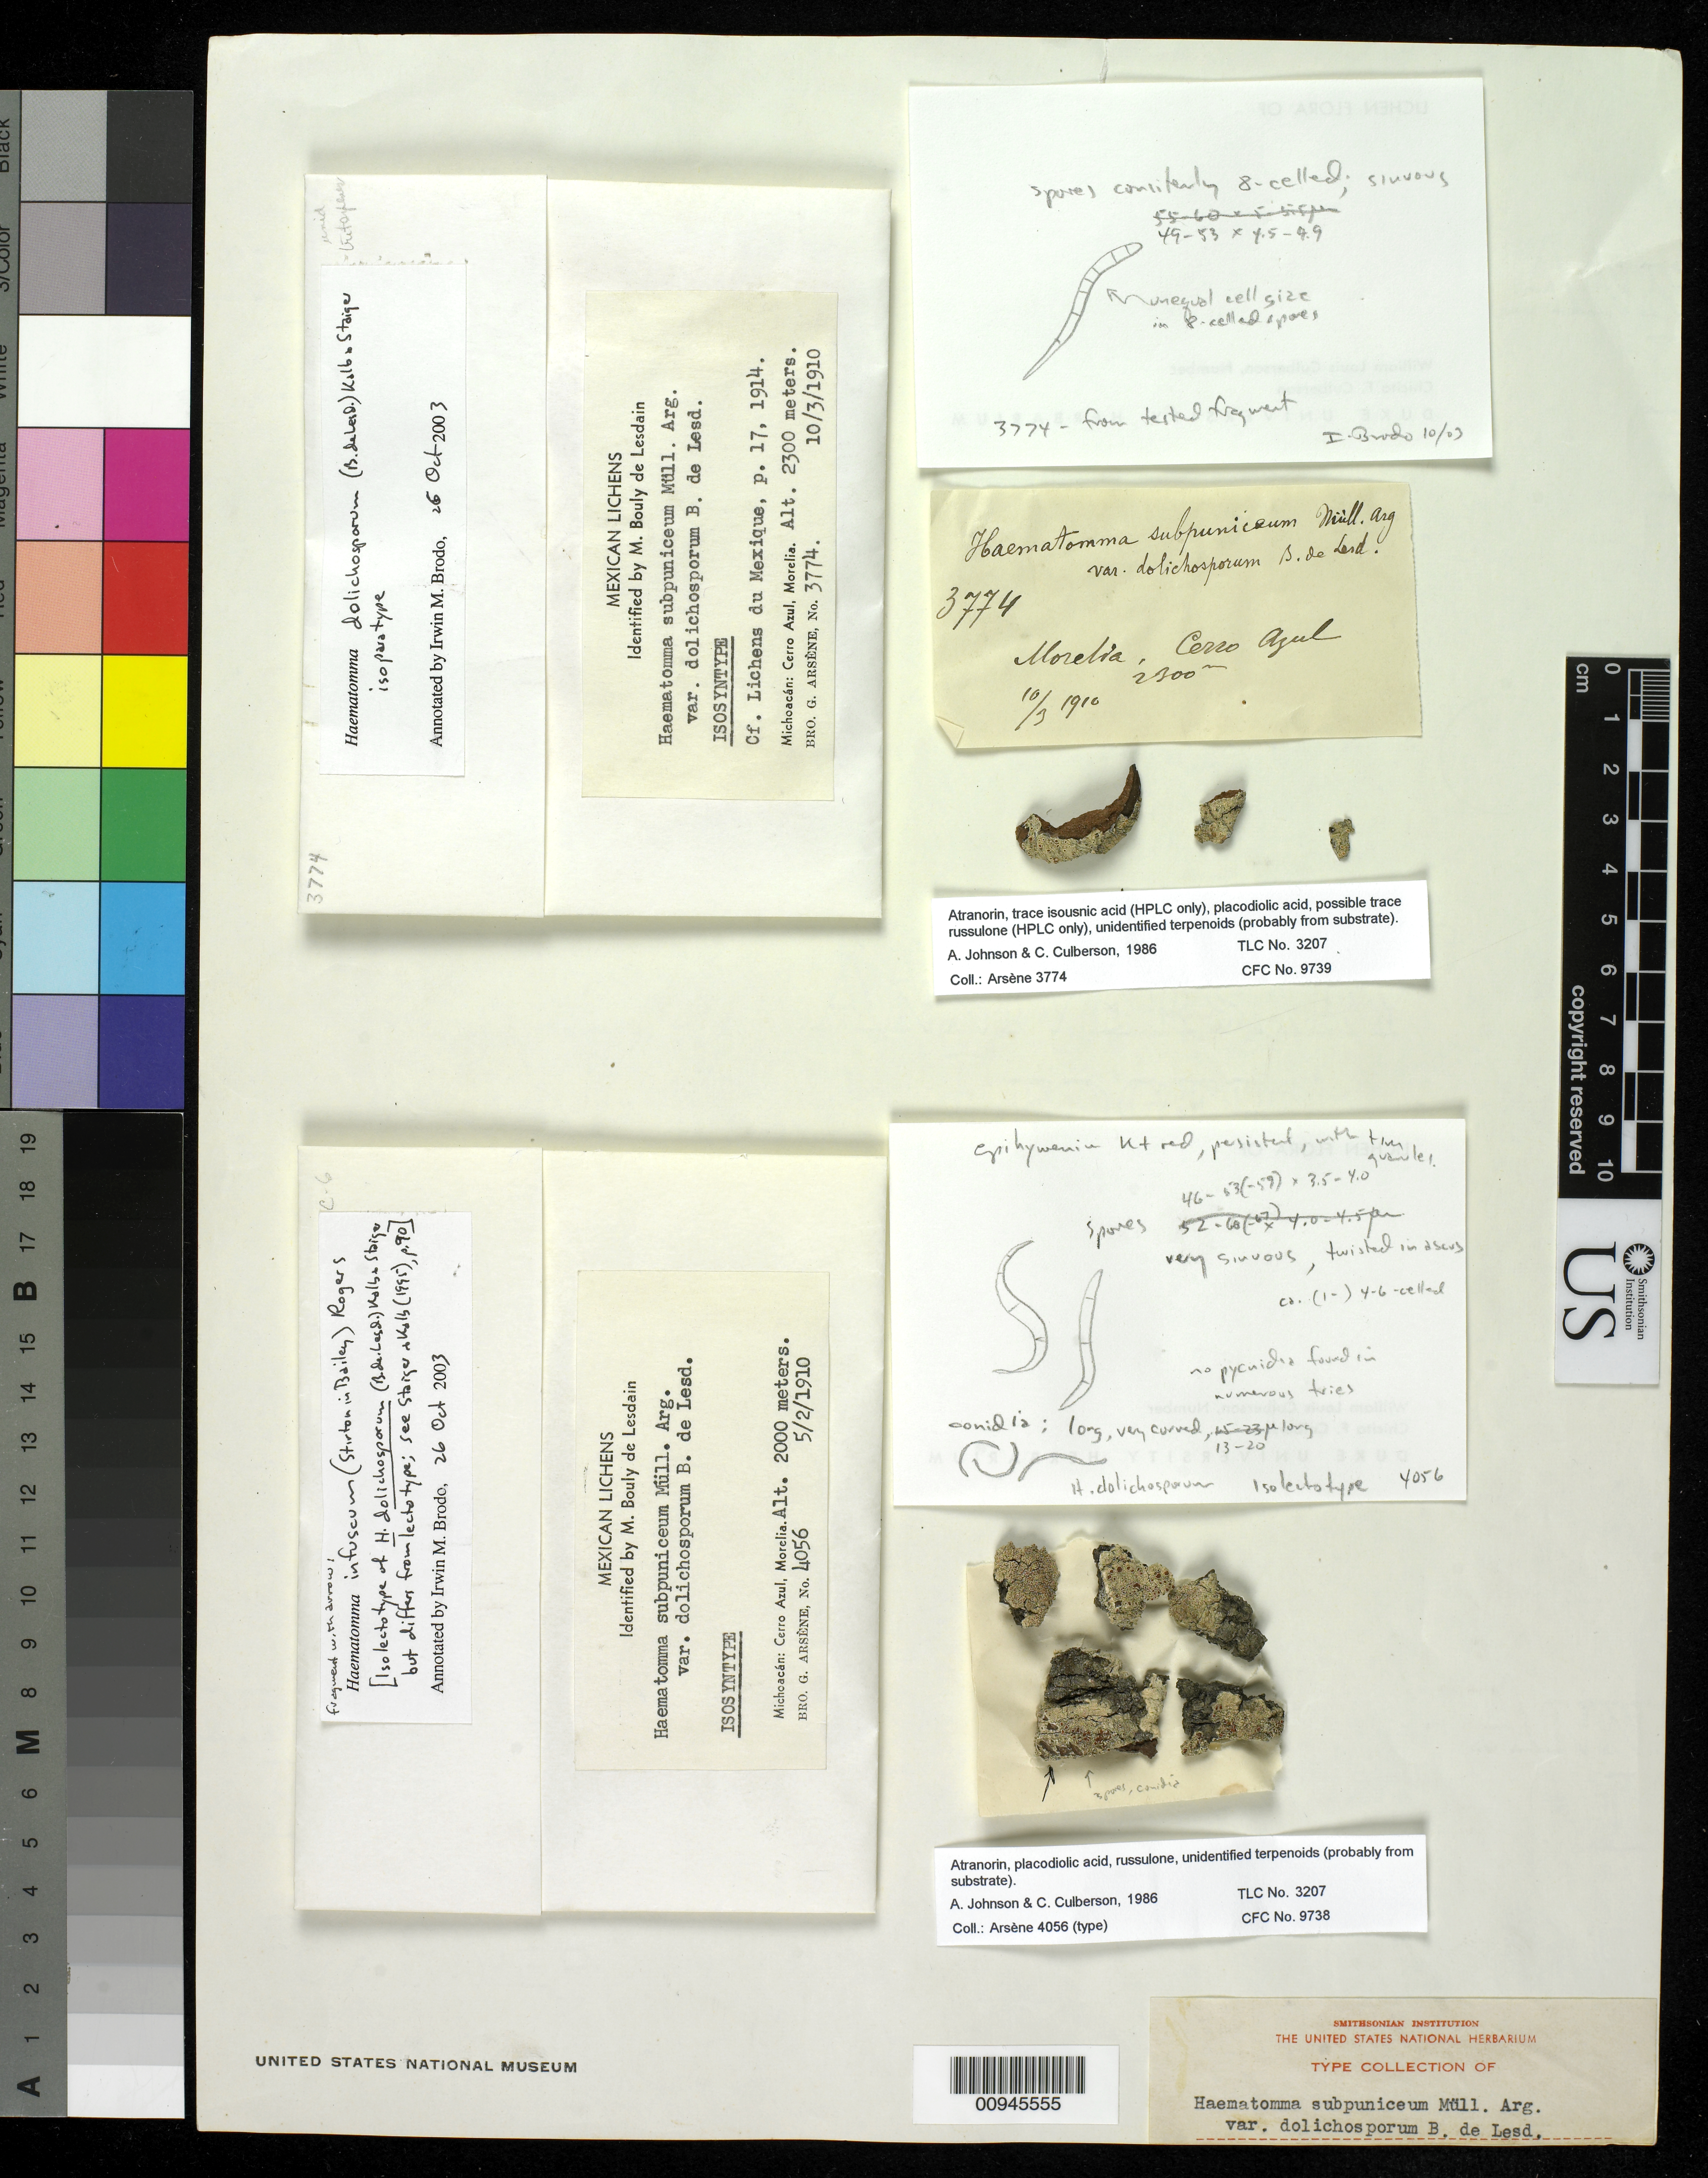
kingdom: Fungi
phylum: Ascomycota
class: Lecanoromycetes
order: Lecanorales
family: Haematommataceae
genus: Haematomma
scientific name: Haematomma subpuniceum var. dolichosporum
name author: B. de Lesd.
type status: Isosyntype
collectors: Bro. G. Arsène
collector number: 3774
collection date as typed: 10 Mar 1910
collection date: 1910-03-10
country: Mexico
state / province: Michoacán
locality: Cerro Azul; Morelia.